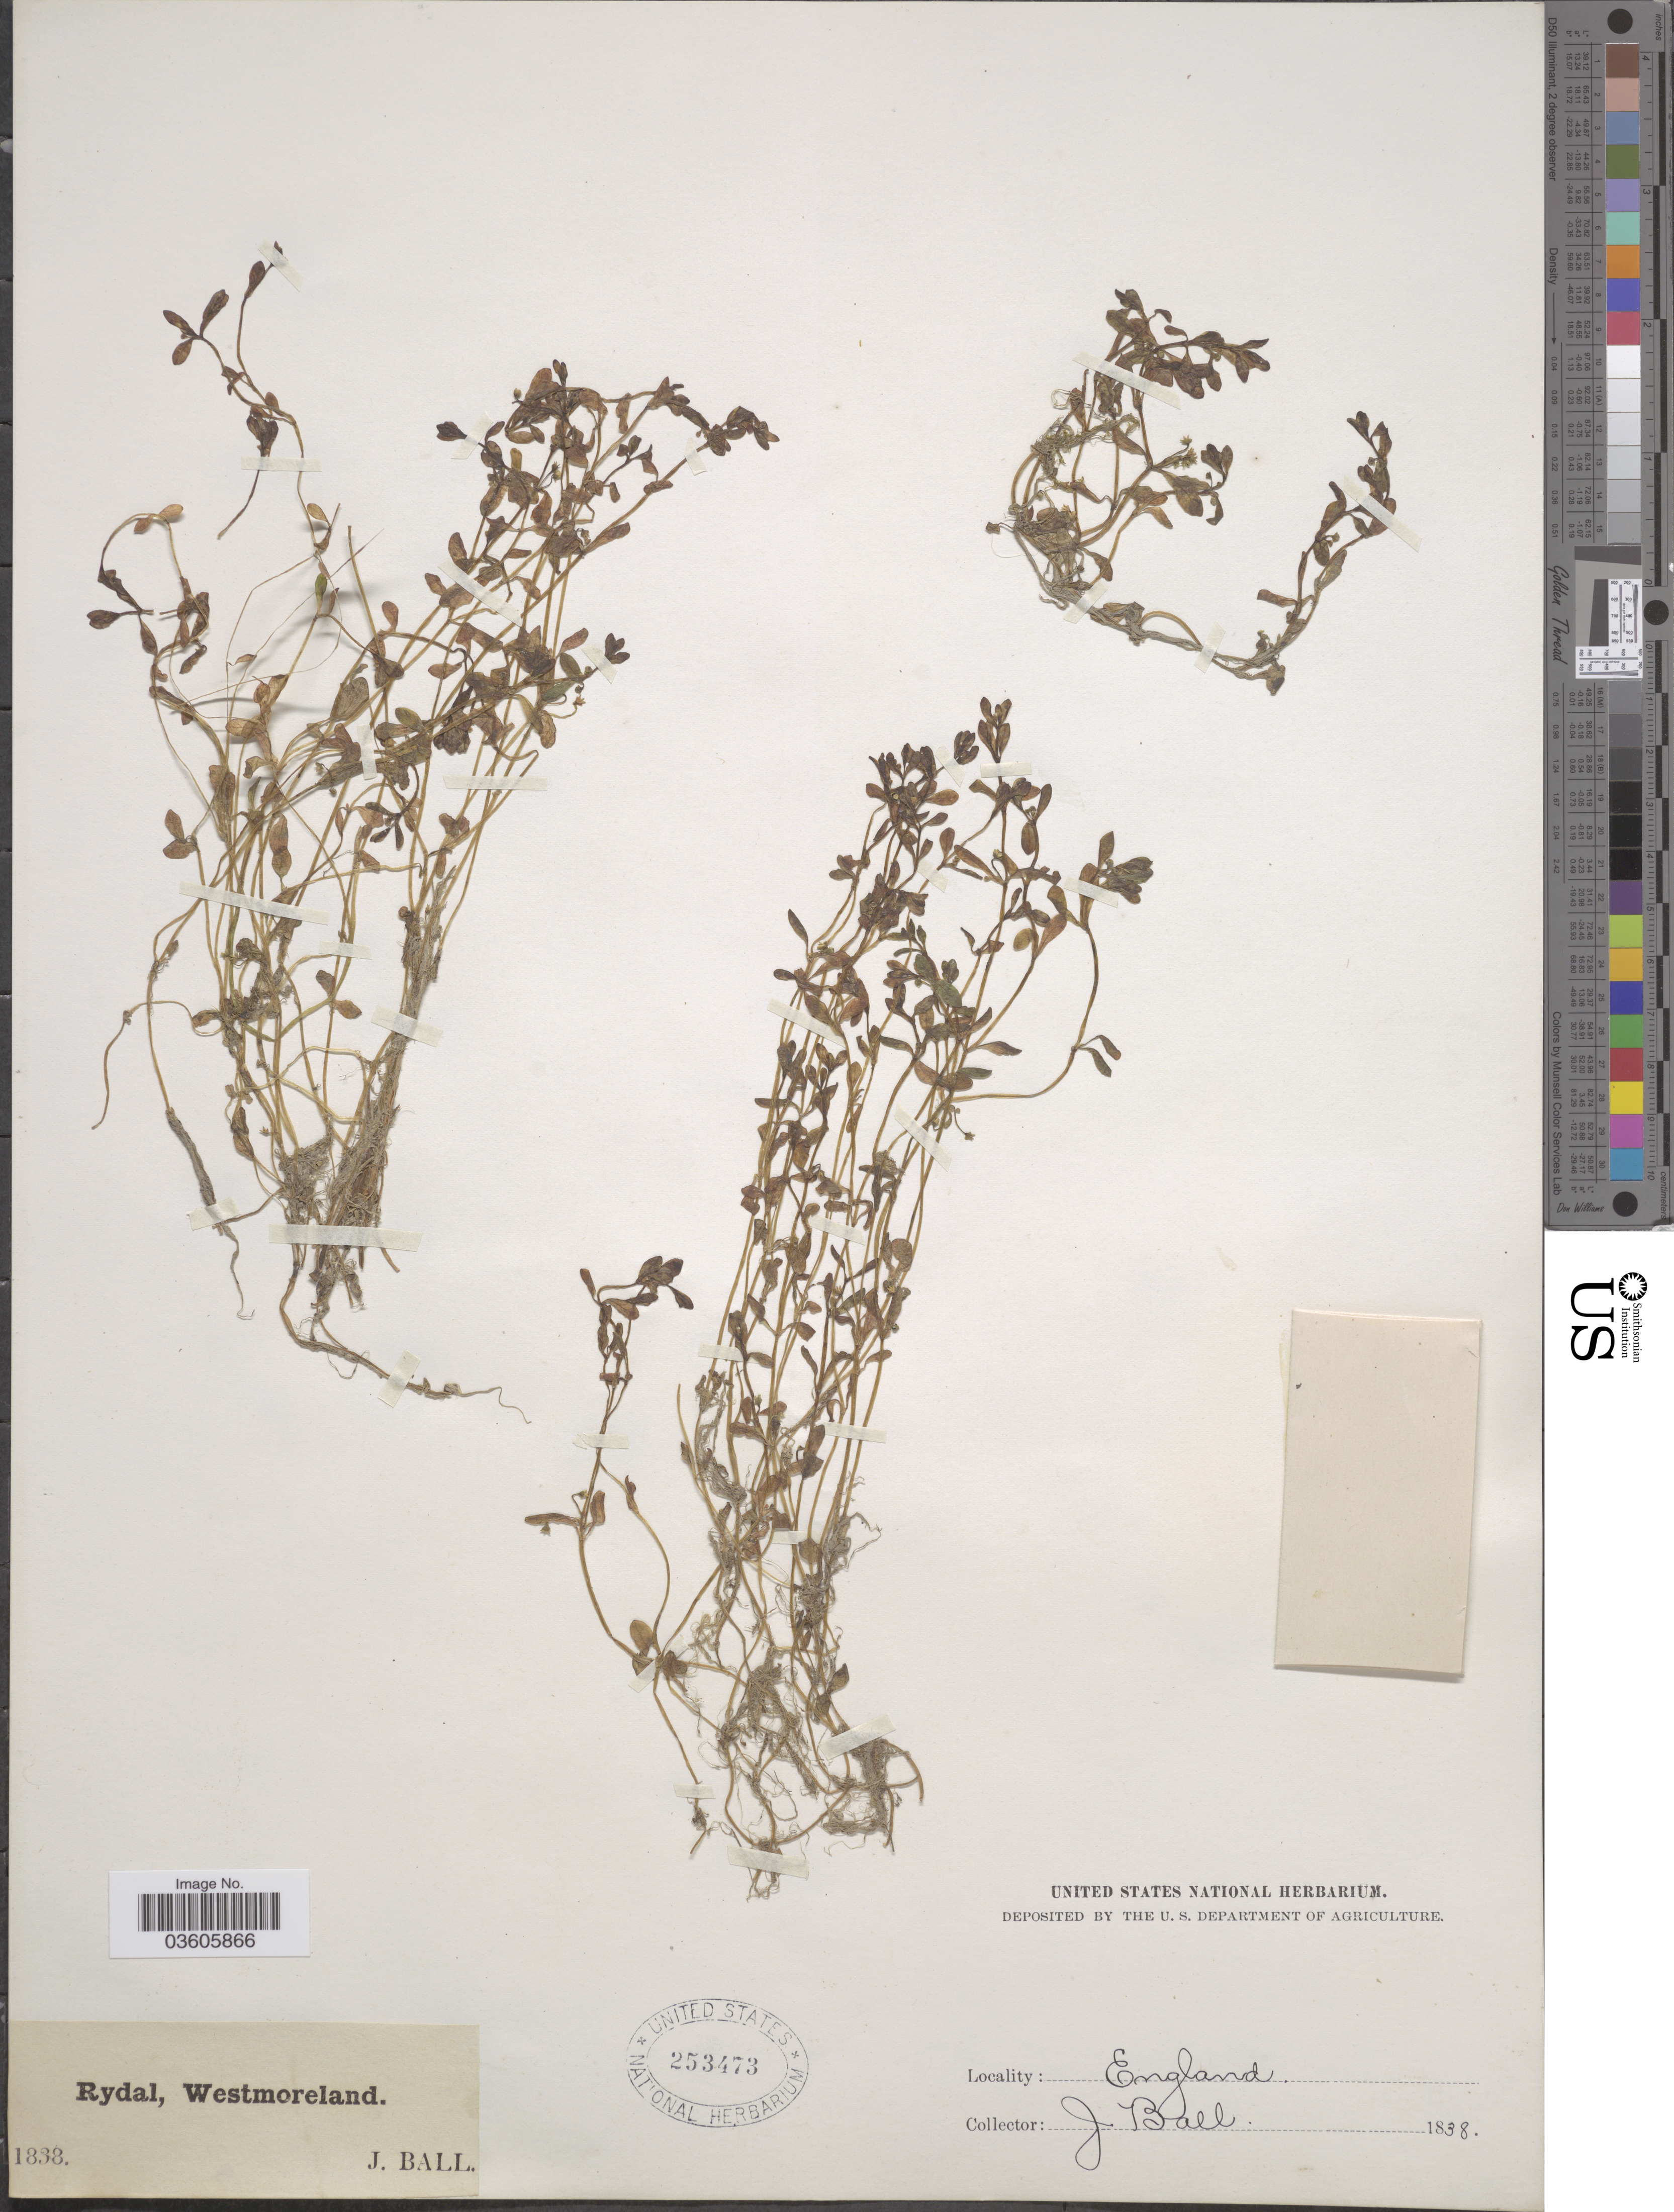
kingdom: Plantae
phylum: Tracheophyta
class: Magnoliopsida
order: Caryophyllales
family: Montiaceae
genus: Montia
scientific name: Montia rivularis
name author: C.C. Gmel.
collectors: J. Ball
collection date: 1838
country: United Kingdom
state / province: England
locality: Rydal, Westmoreland.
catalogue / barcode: US 253473